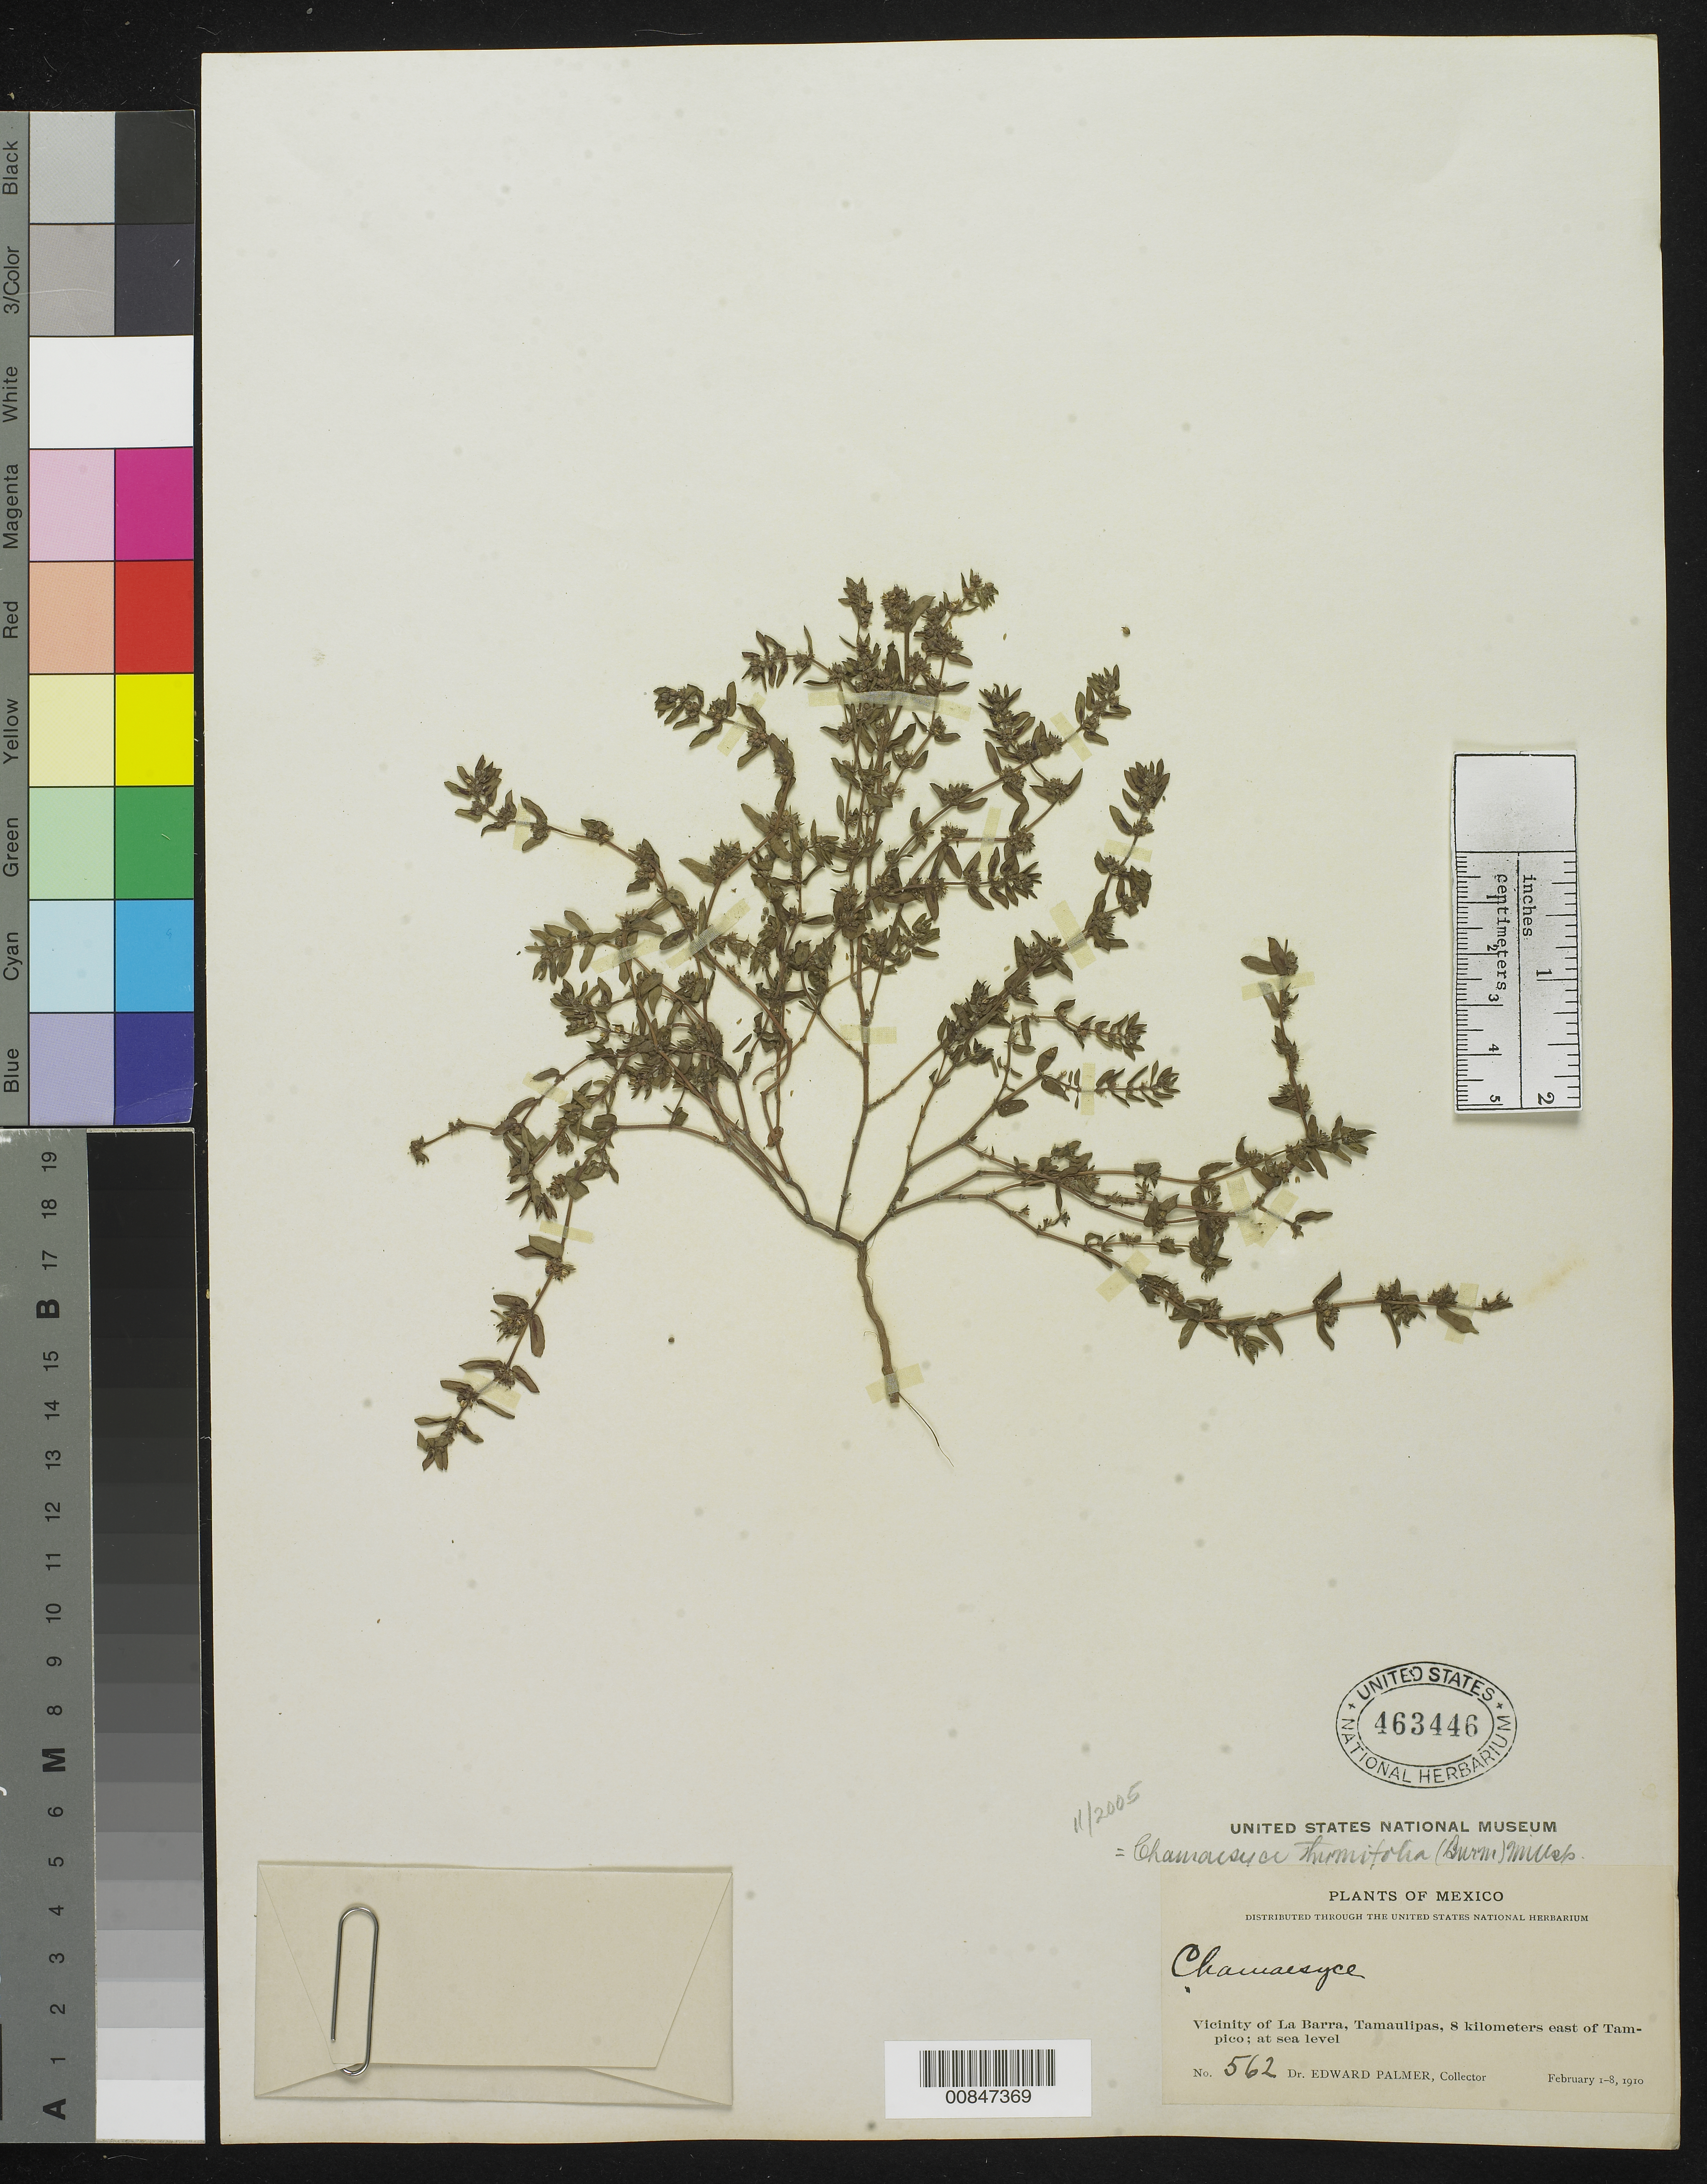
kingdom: Plantae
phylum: Tracheophyta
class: Magnoliopsida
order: Malpighiales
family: Euphorbiaceae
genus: Euphorbia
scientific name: Euphorbia thymifolia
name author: L.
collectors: E. Palmer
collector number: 562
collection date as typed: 01 Feb 1910 to 08 Feb 1910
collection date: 1910-02-01/1910-02-08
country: Mexico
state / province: Tamaulipas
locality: Vicinity of La Barra, 8 Kilometers east of Tampico.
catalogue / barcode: US 463446